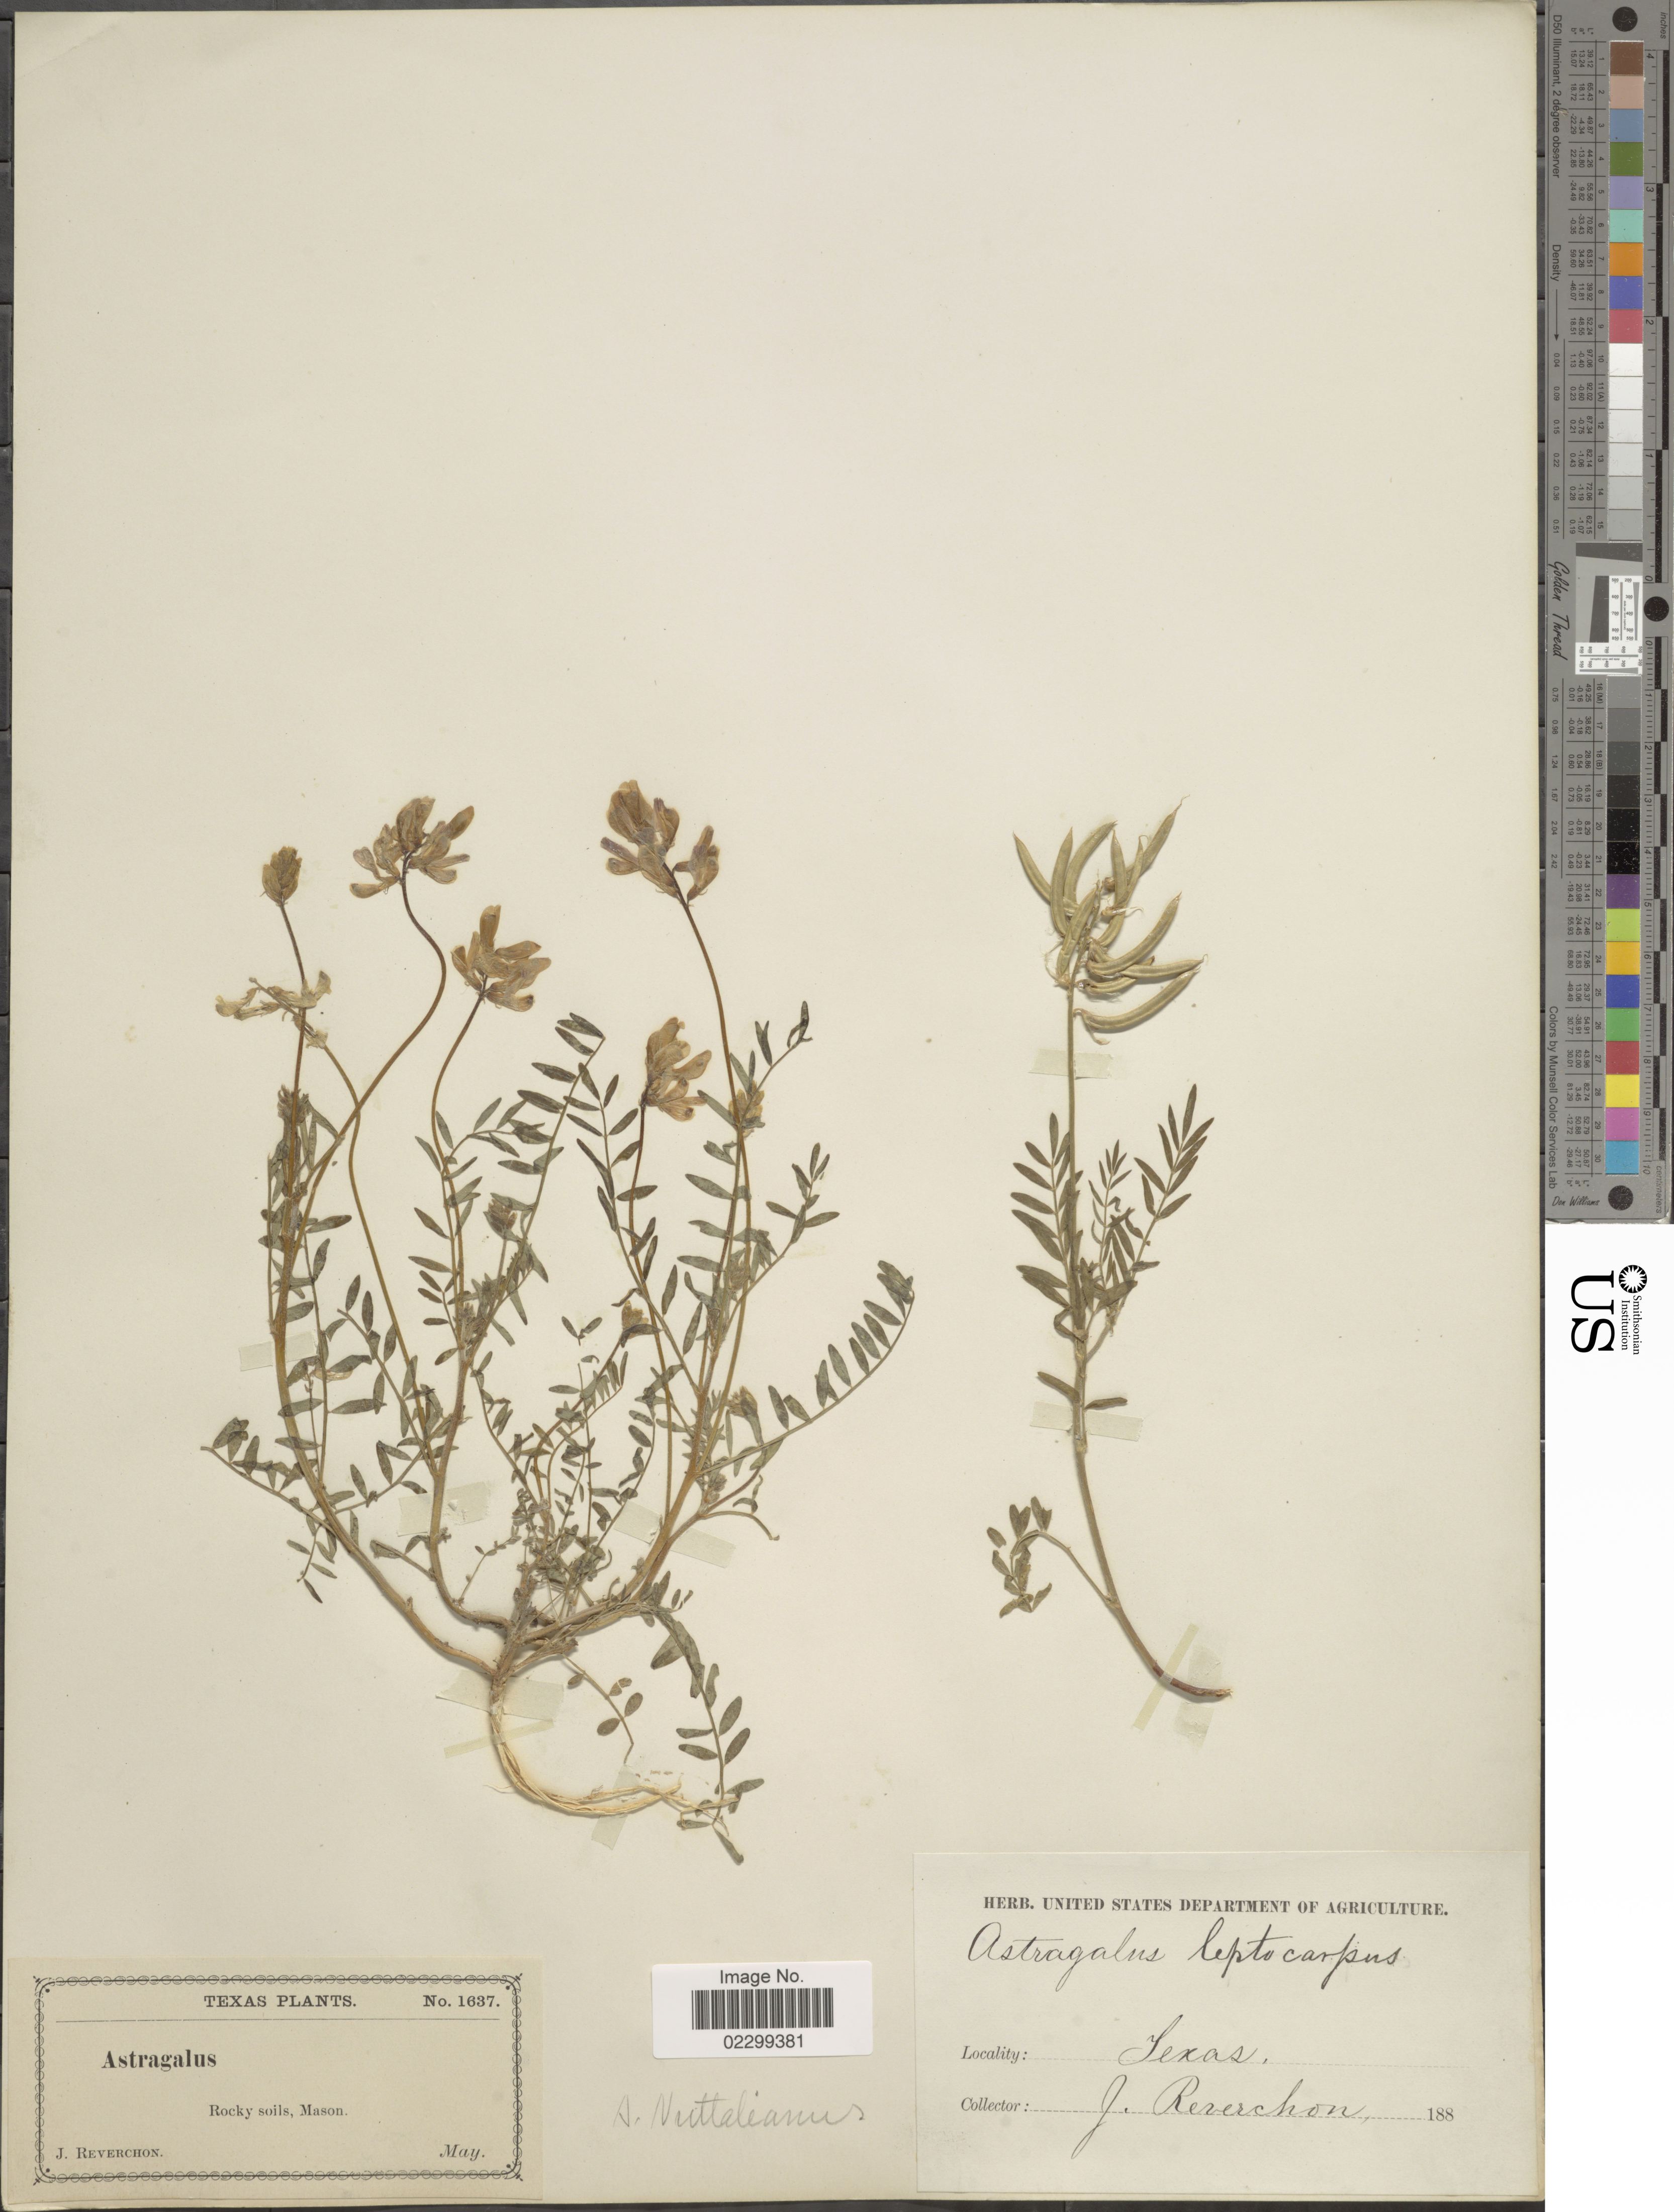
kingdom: Plantae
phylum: Tracheophyta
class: Magnoliopsida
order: Fabales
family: Fabaceae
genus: Astragalus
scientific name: Astragalus austrinus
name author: (Small) O.E. Schulz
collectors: J. Reverchon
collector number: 1637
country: United States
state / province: Texas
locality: Mason